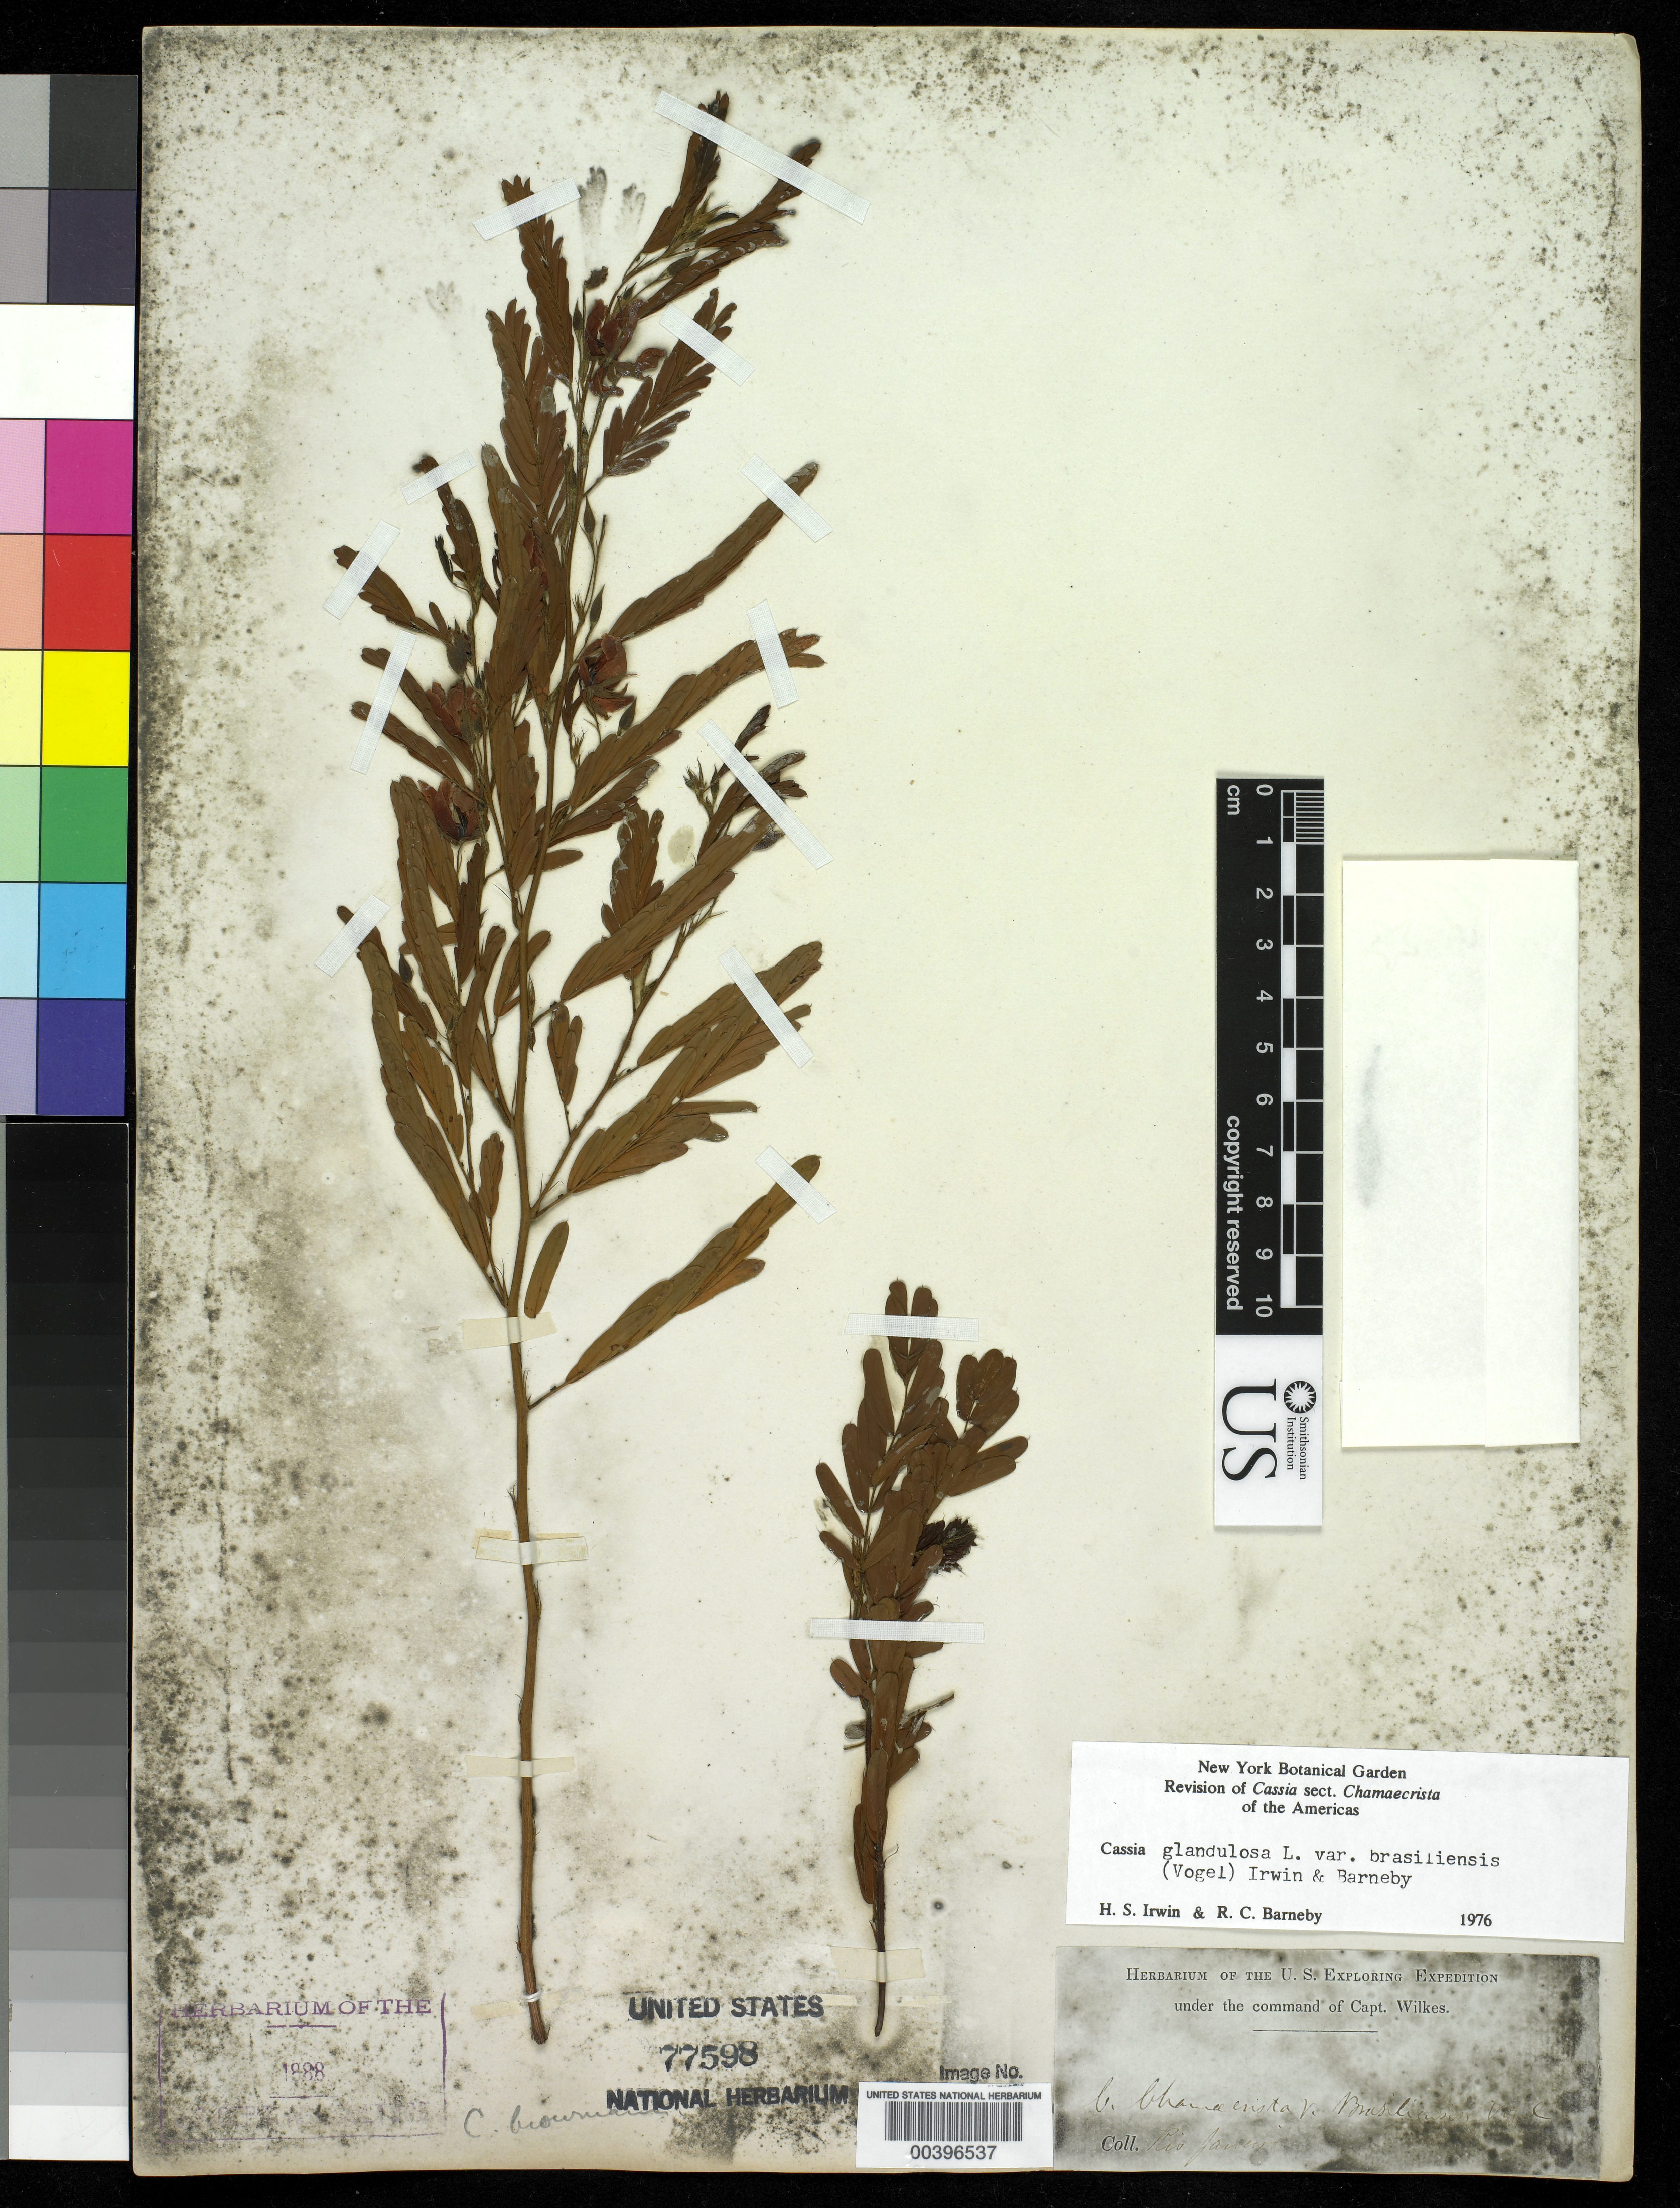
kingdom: Plantae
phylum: Tracheophyta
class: Magnoliopsida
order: Fabales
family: Fabaceae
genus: Chamaecrista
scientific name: Chamaecrista glandulosa var. brasiliensis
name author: (Vogel) H.S. Irwin & Barneby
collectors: Wilkes Explor. Exped.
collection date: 1838/1842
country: Brazil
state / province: Rio de Janeiro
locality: Rio janeiro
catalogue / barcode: US 77598